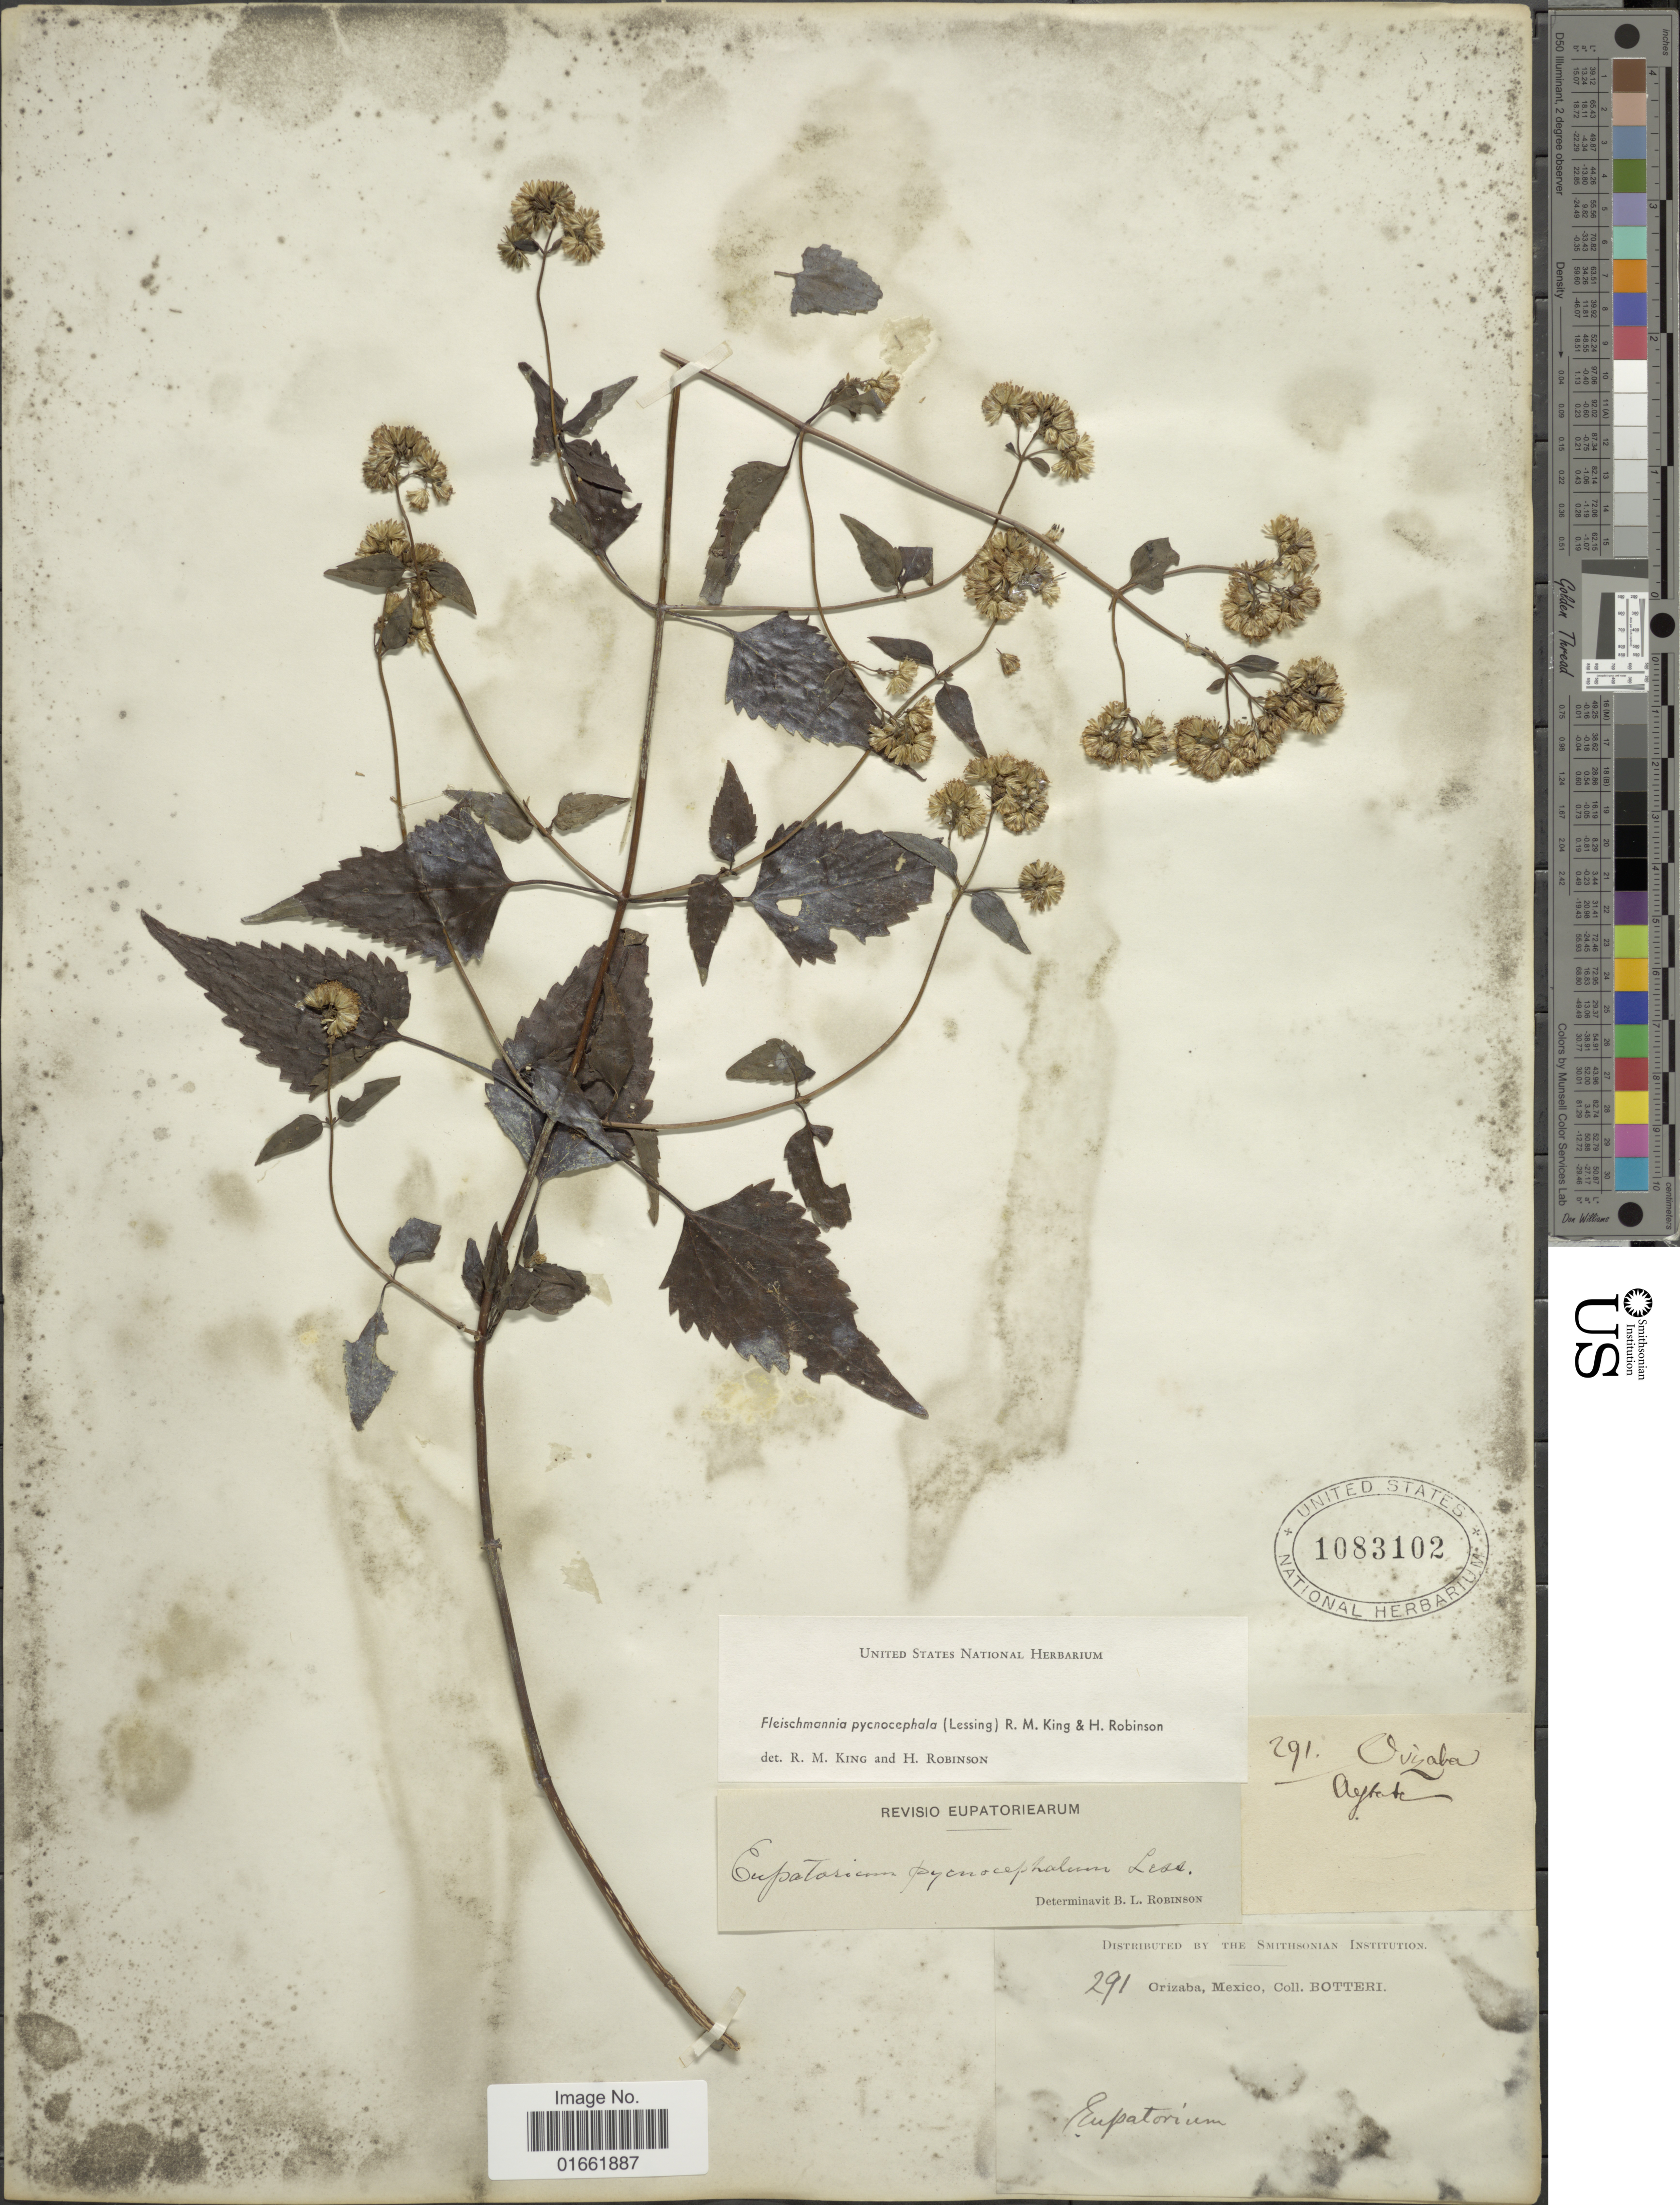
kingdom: Plantae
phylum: Tracheophyta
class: Magnoliopsida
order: Asterales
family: Asteraceae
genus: Fleischmannia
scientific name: Fleischmannia pycnocephala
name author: (Less.) R.M. King & H. Rob.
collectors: -. Botteri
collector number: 291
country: Mexico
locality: Orizaba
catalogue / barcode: US 1083102